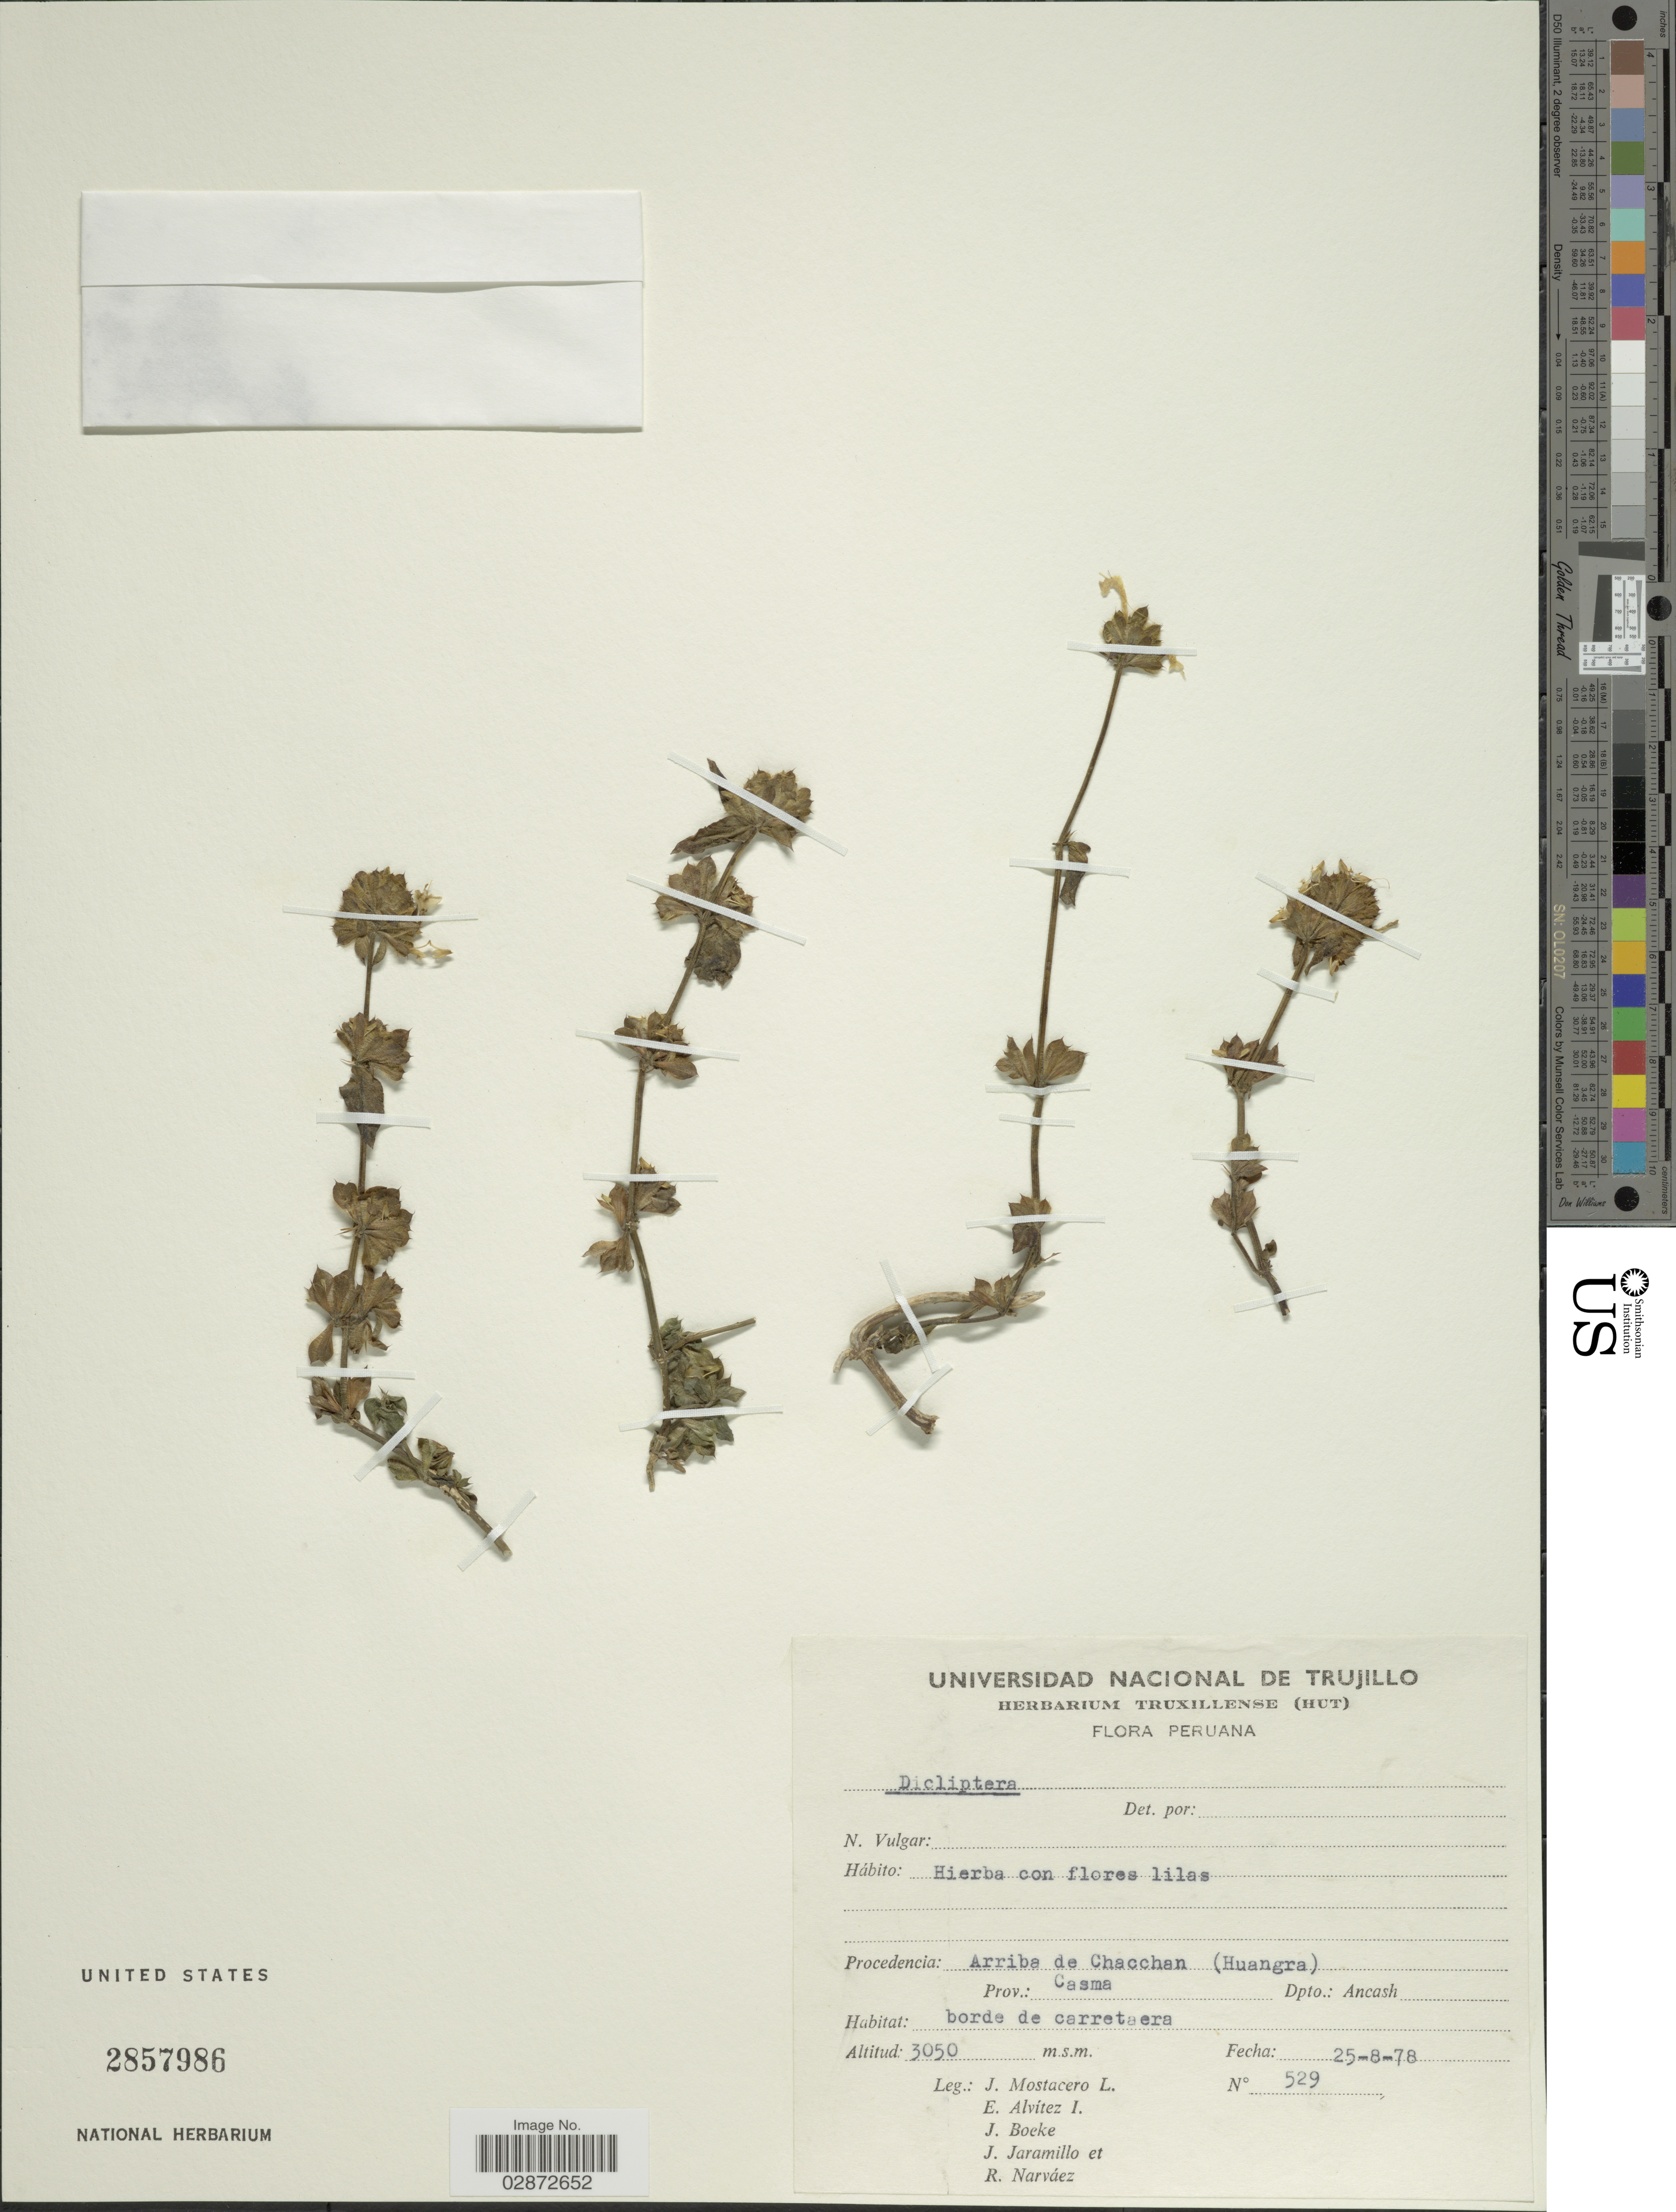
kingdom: Plantae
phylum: Tracheophyta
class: Magnoliopsida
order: Lamiales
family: Acanthaceae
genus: Dicliptera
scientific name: Dicliptera sp.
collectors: J. Mostacero L., E. Alvitez I., J. Boeke, J. Jaramillo & R. Narváez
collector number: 529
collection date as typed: Transcribed d/m/y: 25/8/78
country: Peru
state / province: Ancash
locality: Arriba de Chacchan (Huangra). Prov.: Casma. Dpto.: Ancash.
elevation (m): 3050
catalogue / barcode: US 2857986